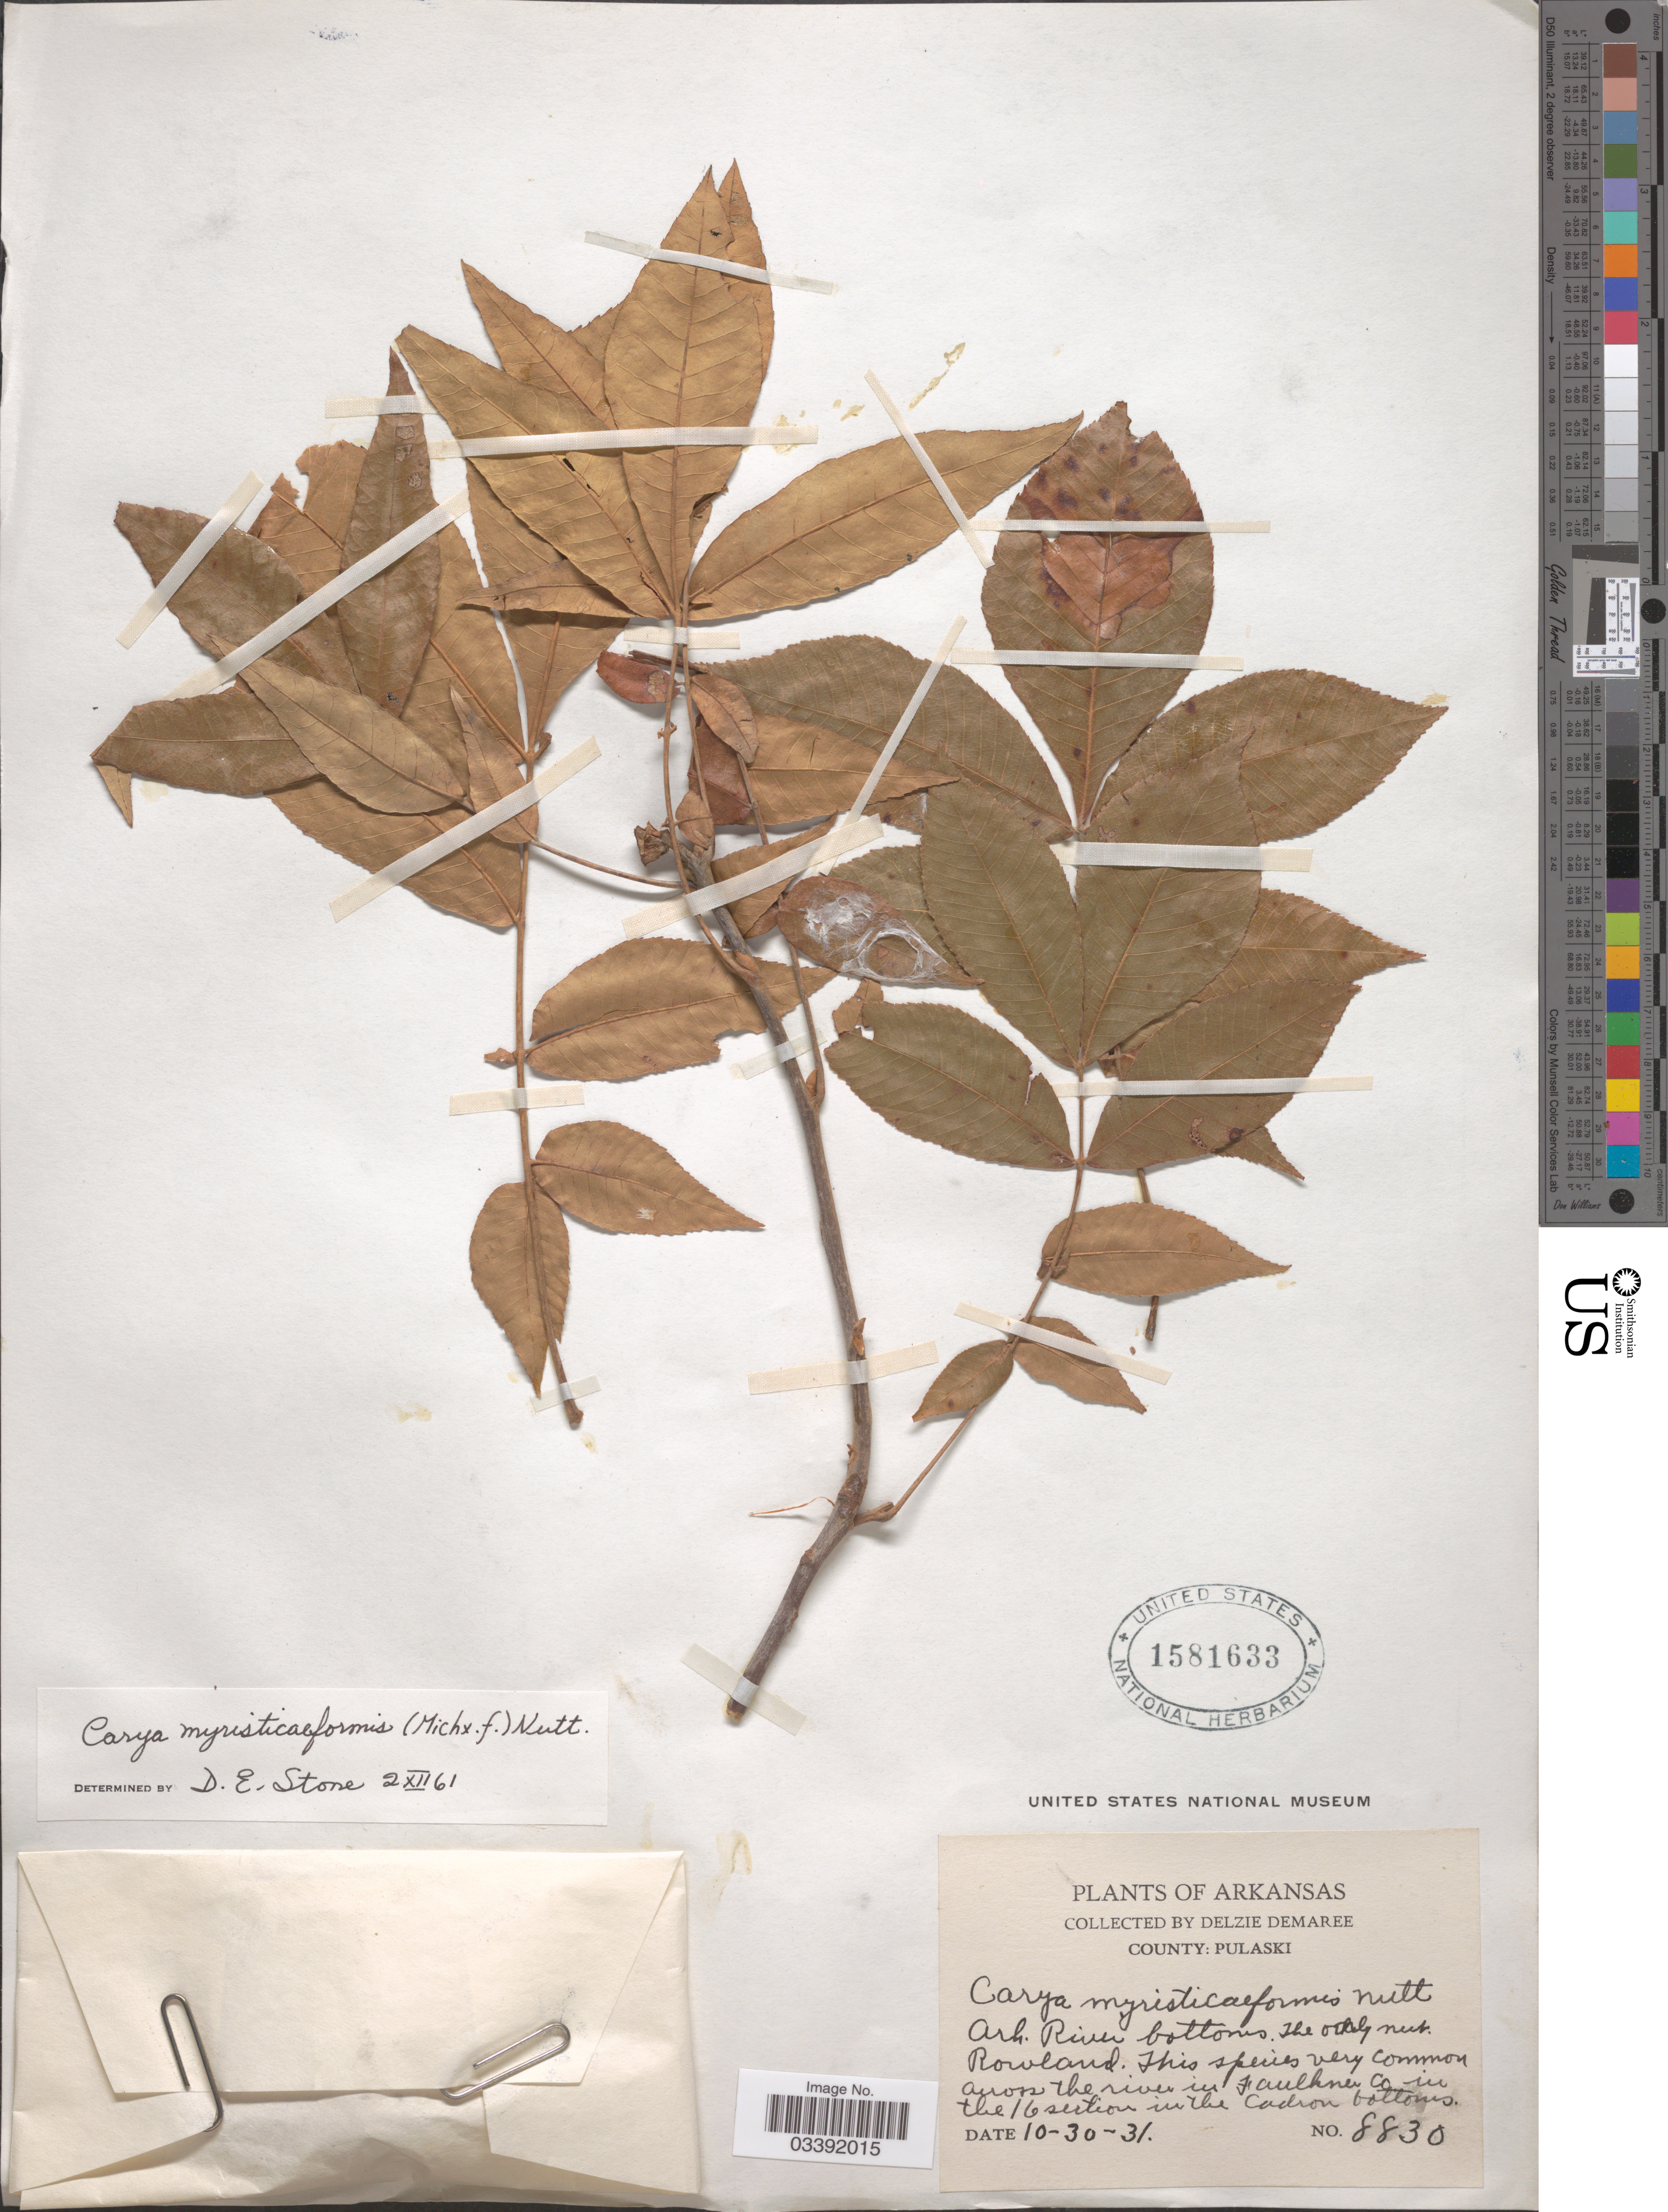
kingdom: Plantae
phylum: Tracheophyta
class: Magnoliopsida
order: Fagales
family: Juglandaceae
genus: Carya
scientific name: Carya myristiciformis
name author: (F. Michx.) Nutt.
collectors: D. Demaree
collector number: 8830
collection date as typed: Transcribed d/m/y: 30/10/31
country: United States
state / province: Arkansas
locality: County: Pulaski. Ark. River bottoms. Across the river in Faulkner Co. in the 16 section in the Cadron bottoms.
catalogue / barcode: US 1581633